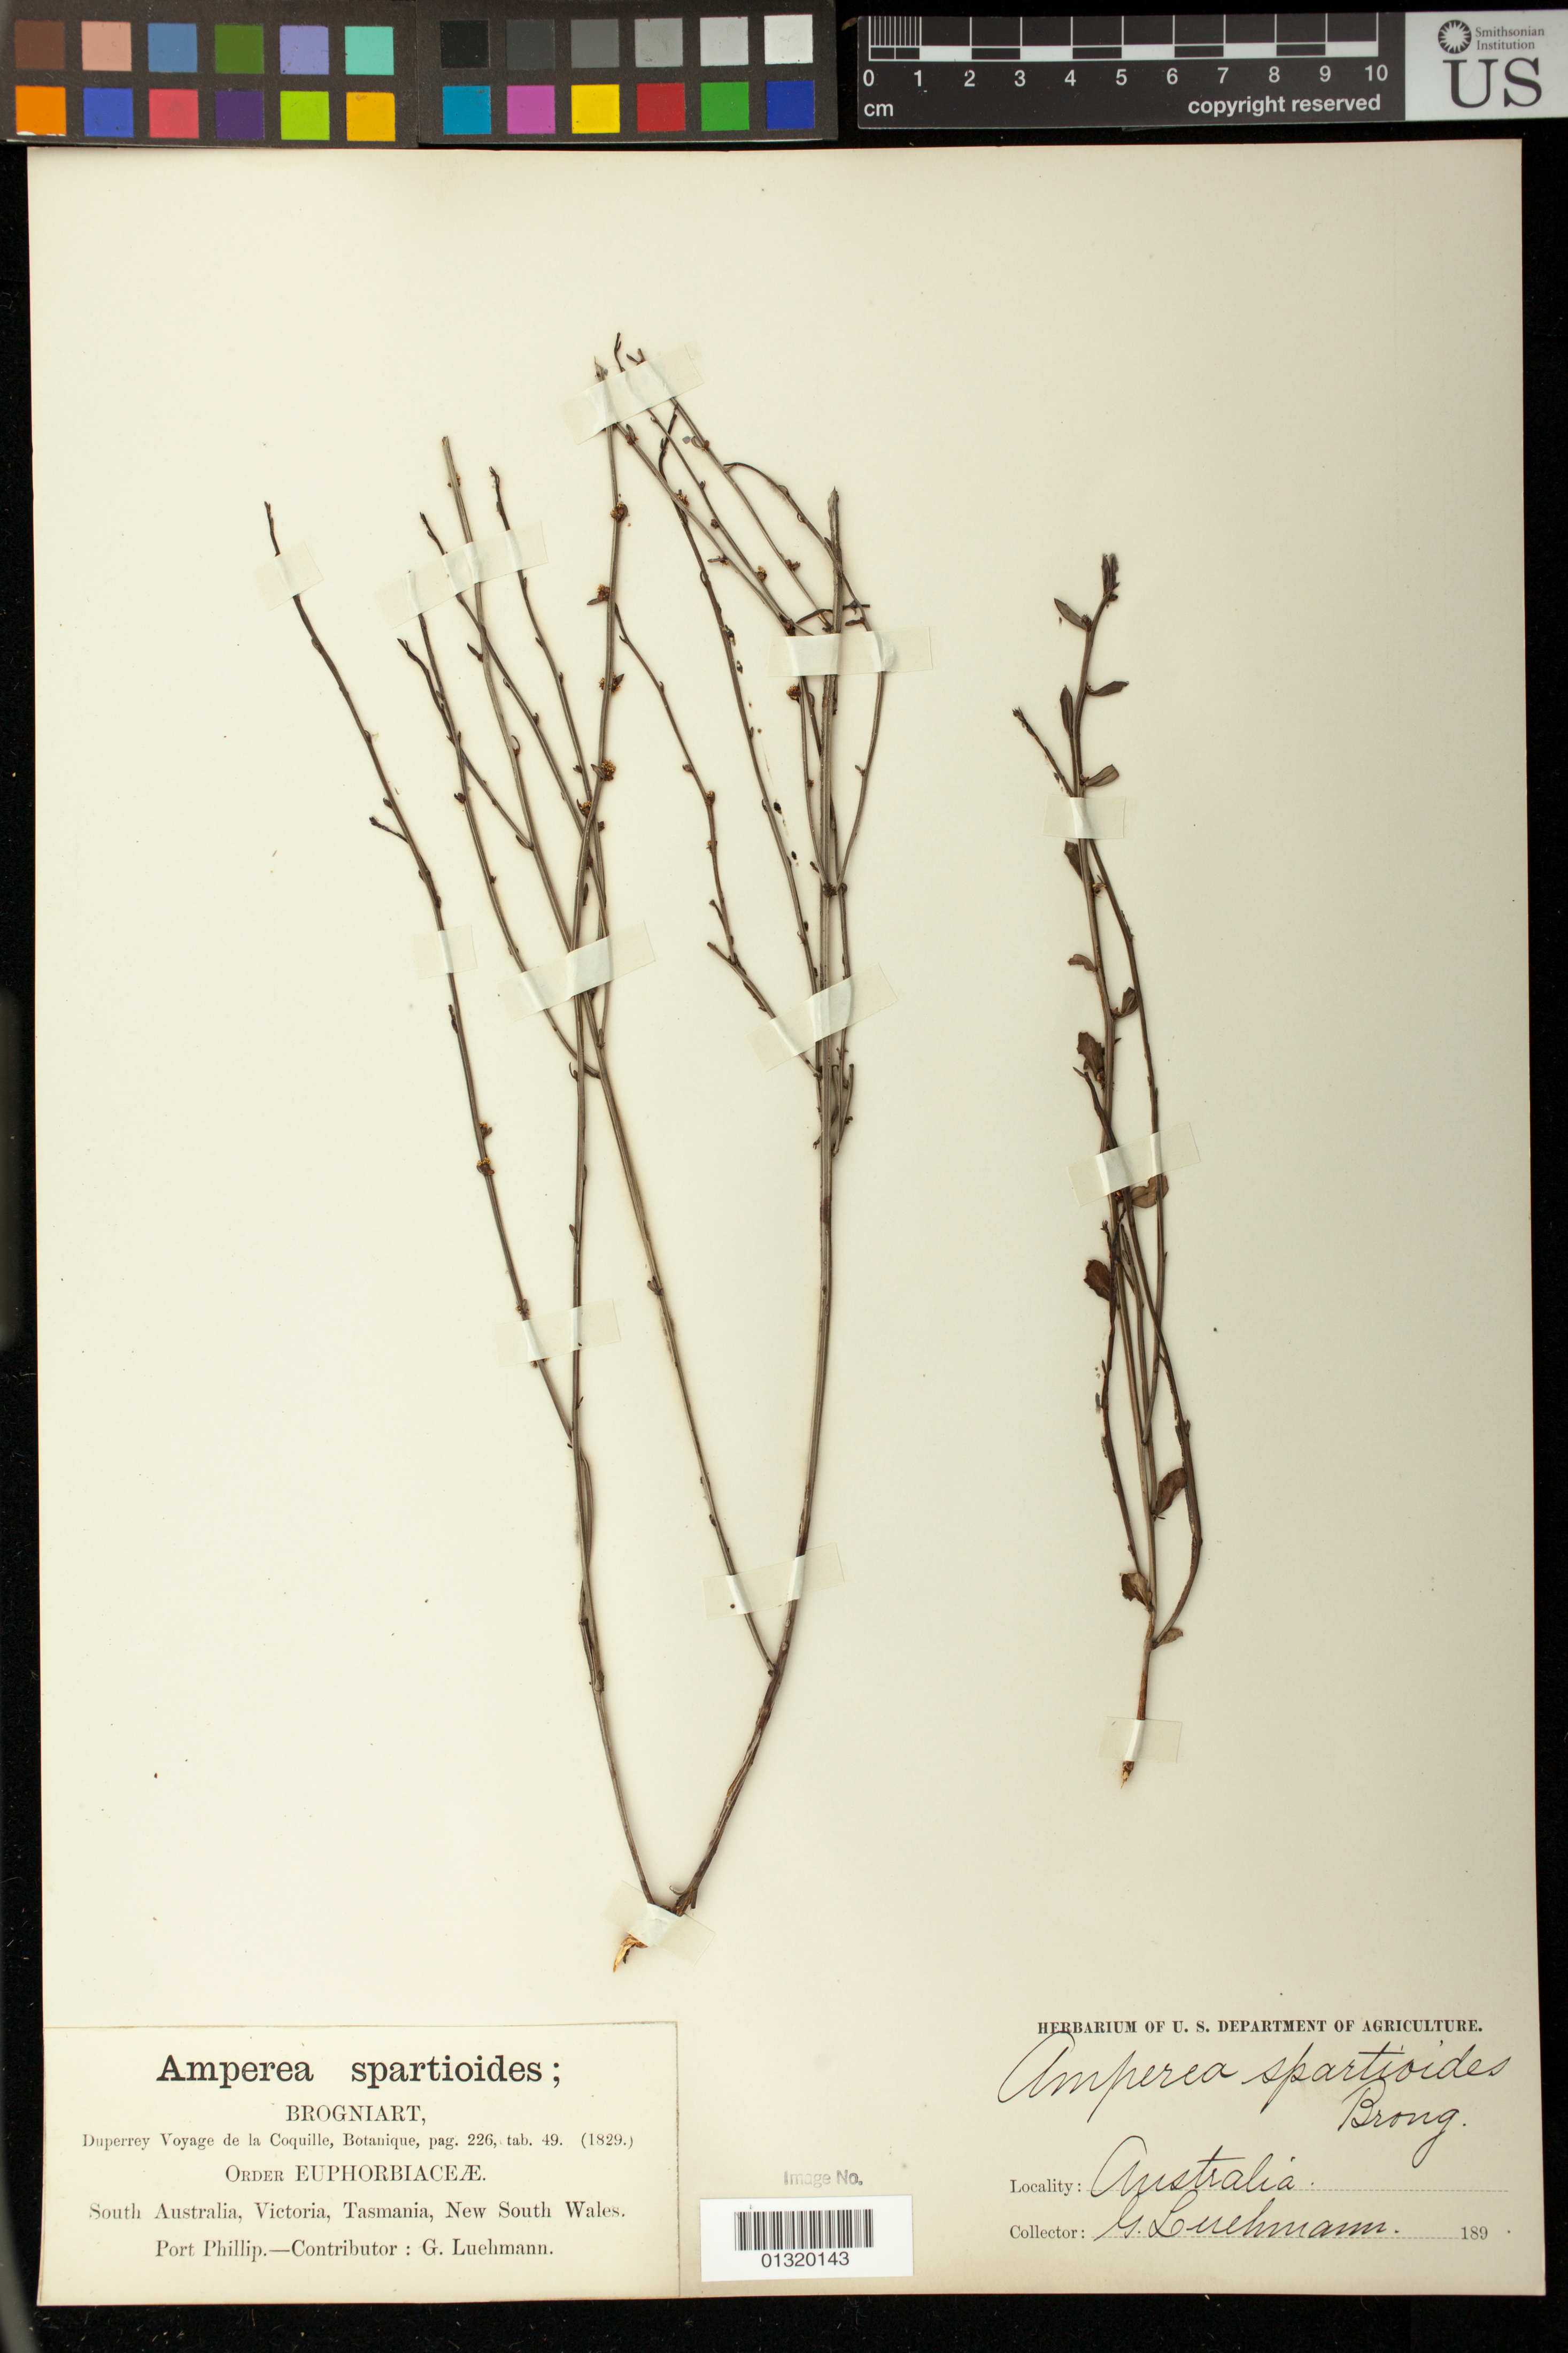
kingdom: Plantae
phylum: Tracheophyta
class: Magnoliopsida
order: Malpighiales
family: Euphorbiaceae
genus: Amperea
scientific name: Amperea xiphoclada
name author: Druce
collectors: J. Luehmann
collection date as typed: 189-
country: Australia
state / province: Victoria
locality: Port Phillip